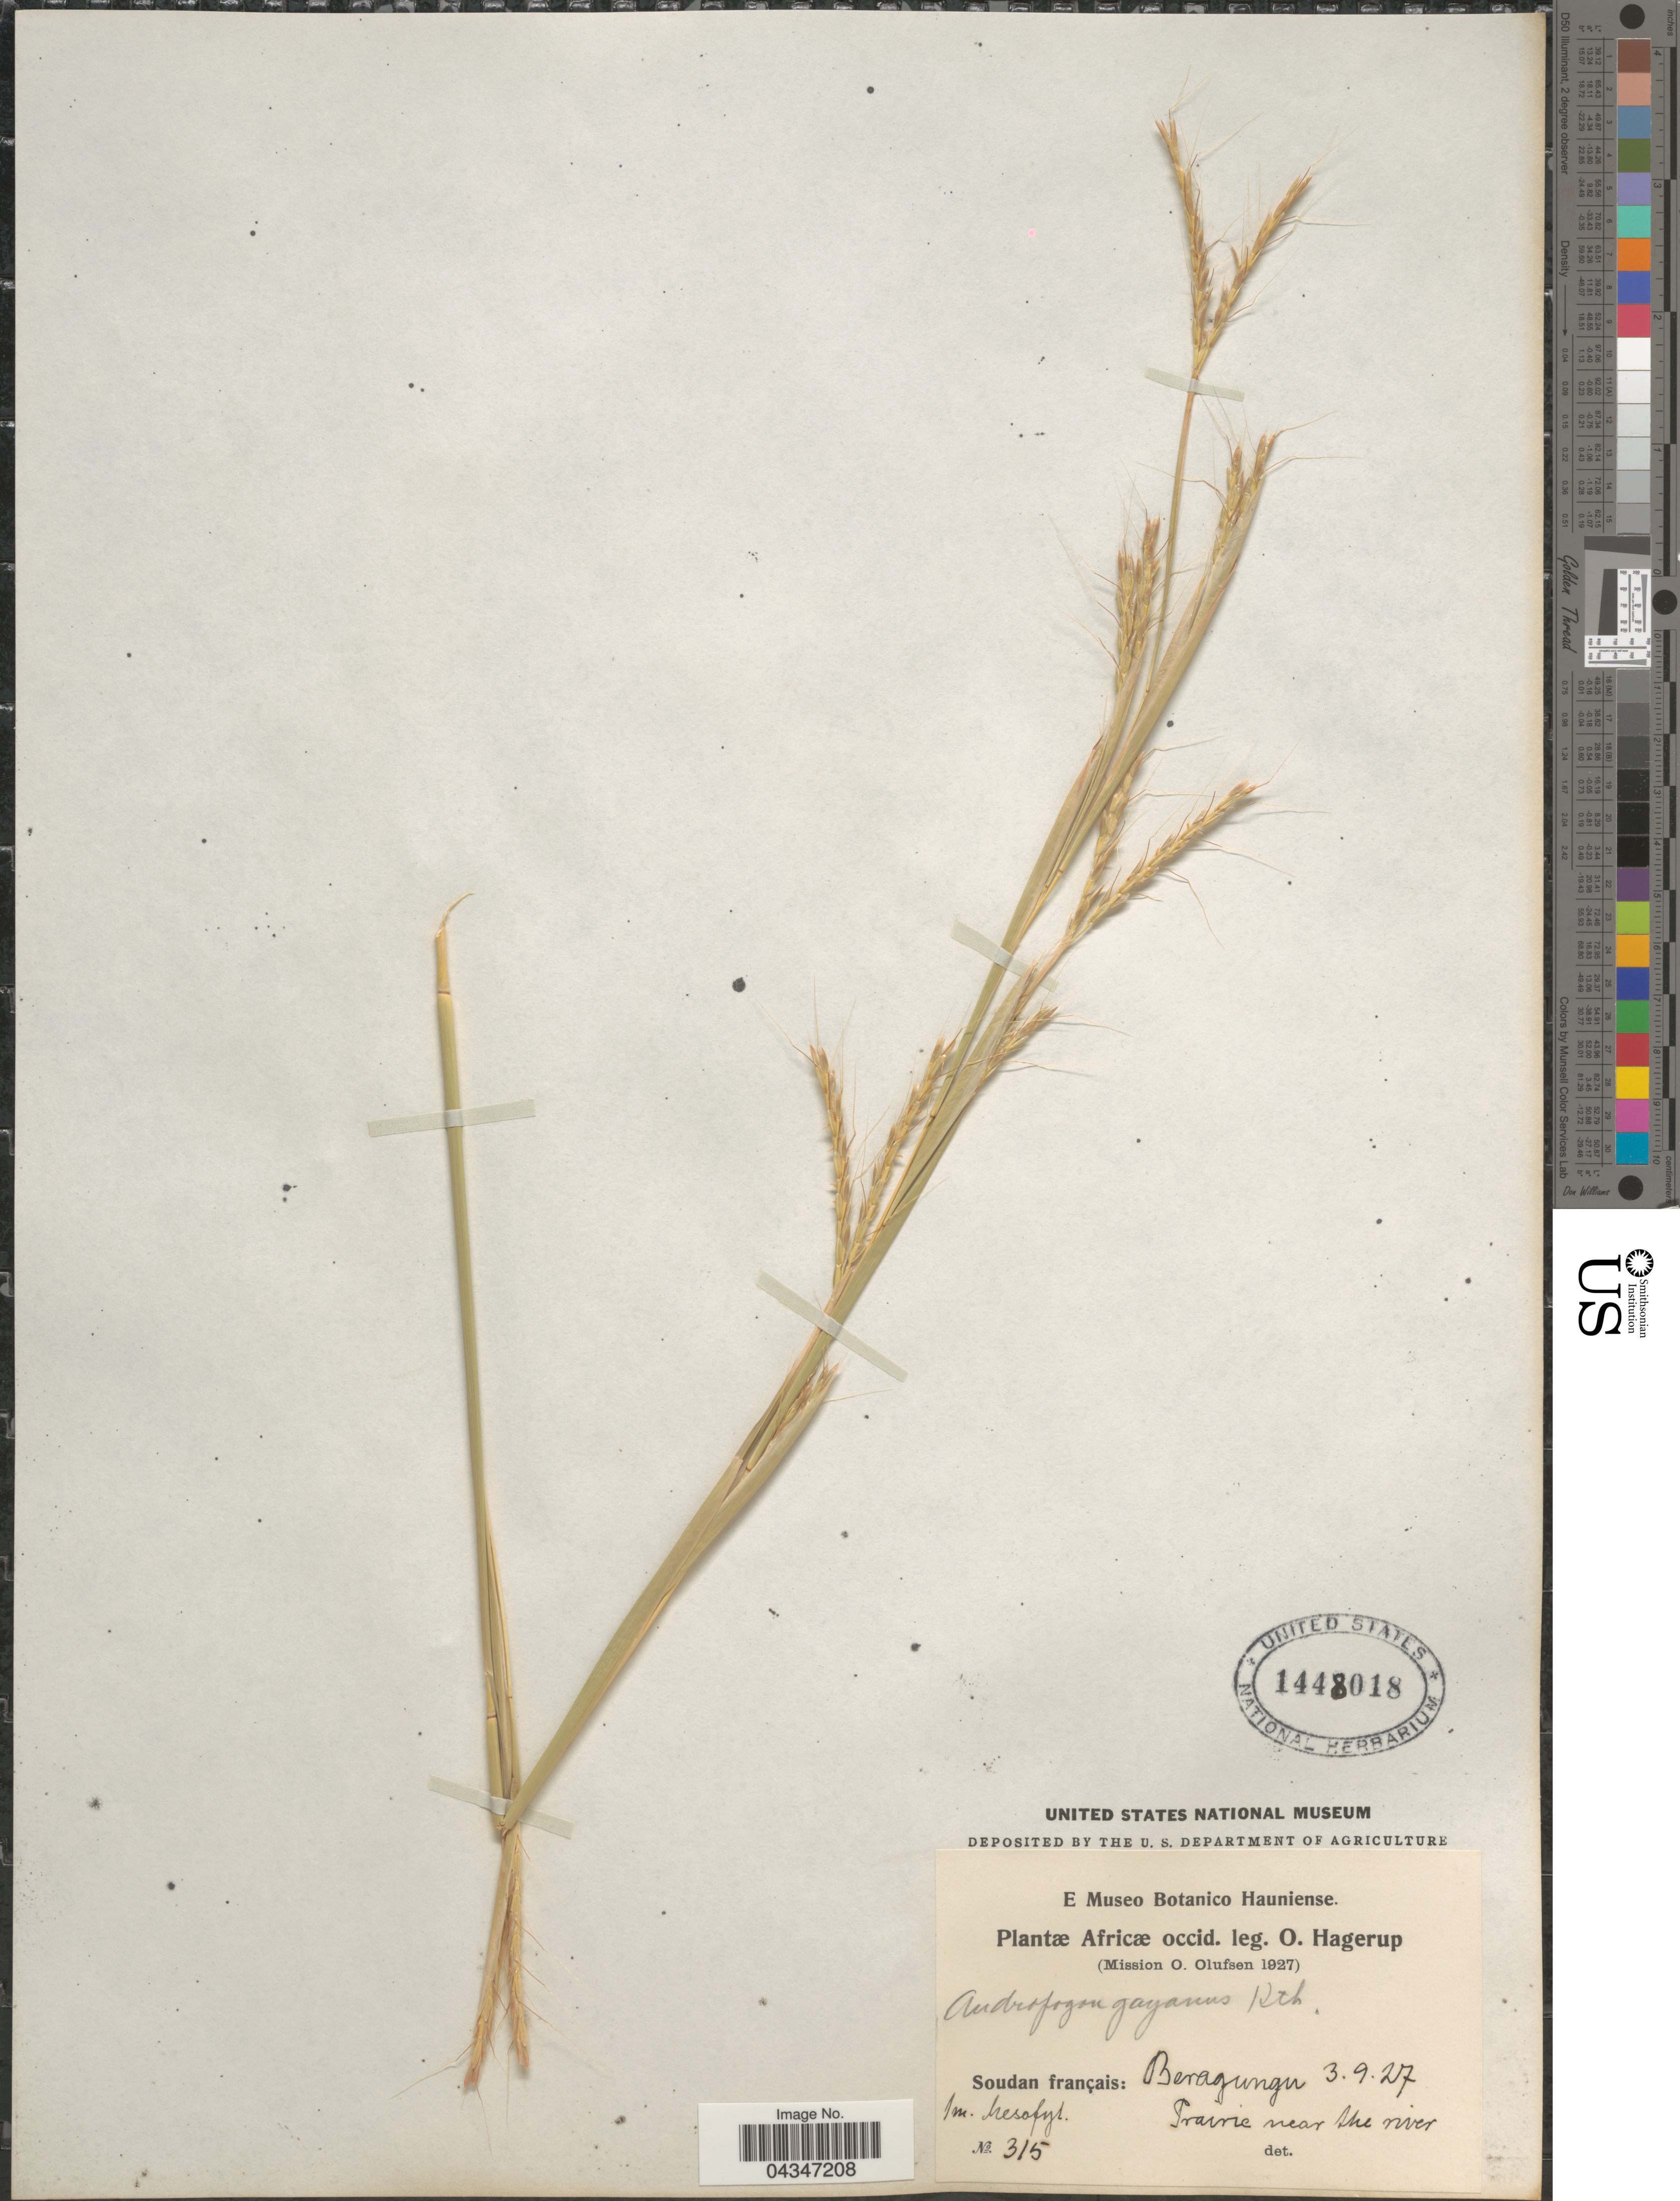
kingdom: Plantae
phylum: Tracheophyta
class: Liliopsida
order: Poales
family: Poaceae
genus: Andropogon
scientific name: Andropogon gayanus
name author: Kunth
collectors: O. Hagerup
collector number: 315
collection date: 1927-09-03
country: Mali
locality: Africæ occid. (Mission O. Olufsen 1927). Soudan français: Beragungu.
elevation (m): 1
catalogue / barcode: US 1448018